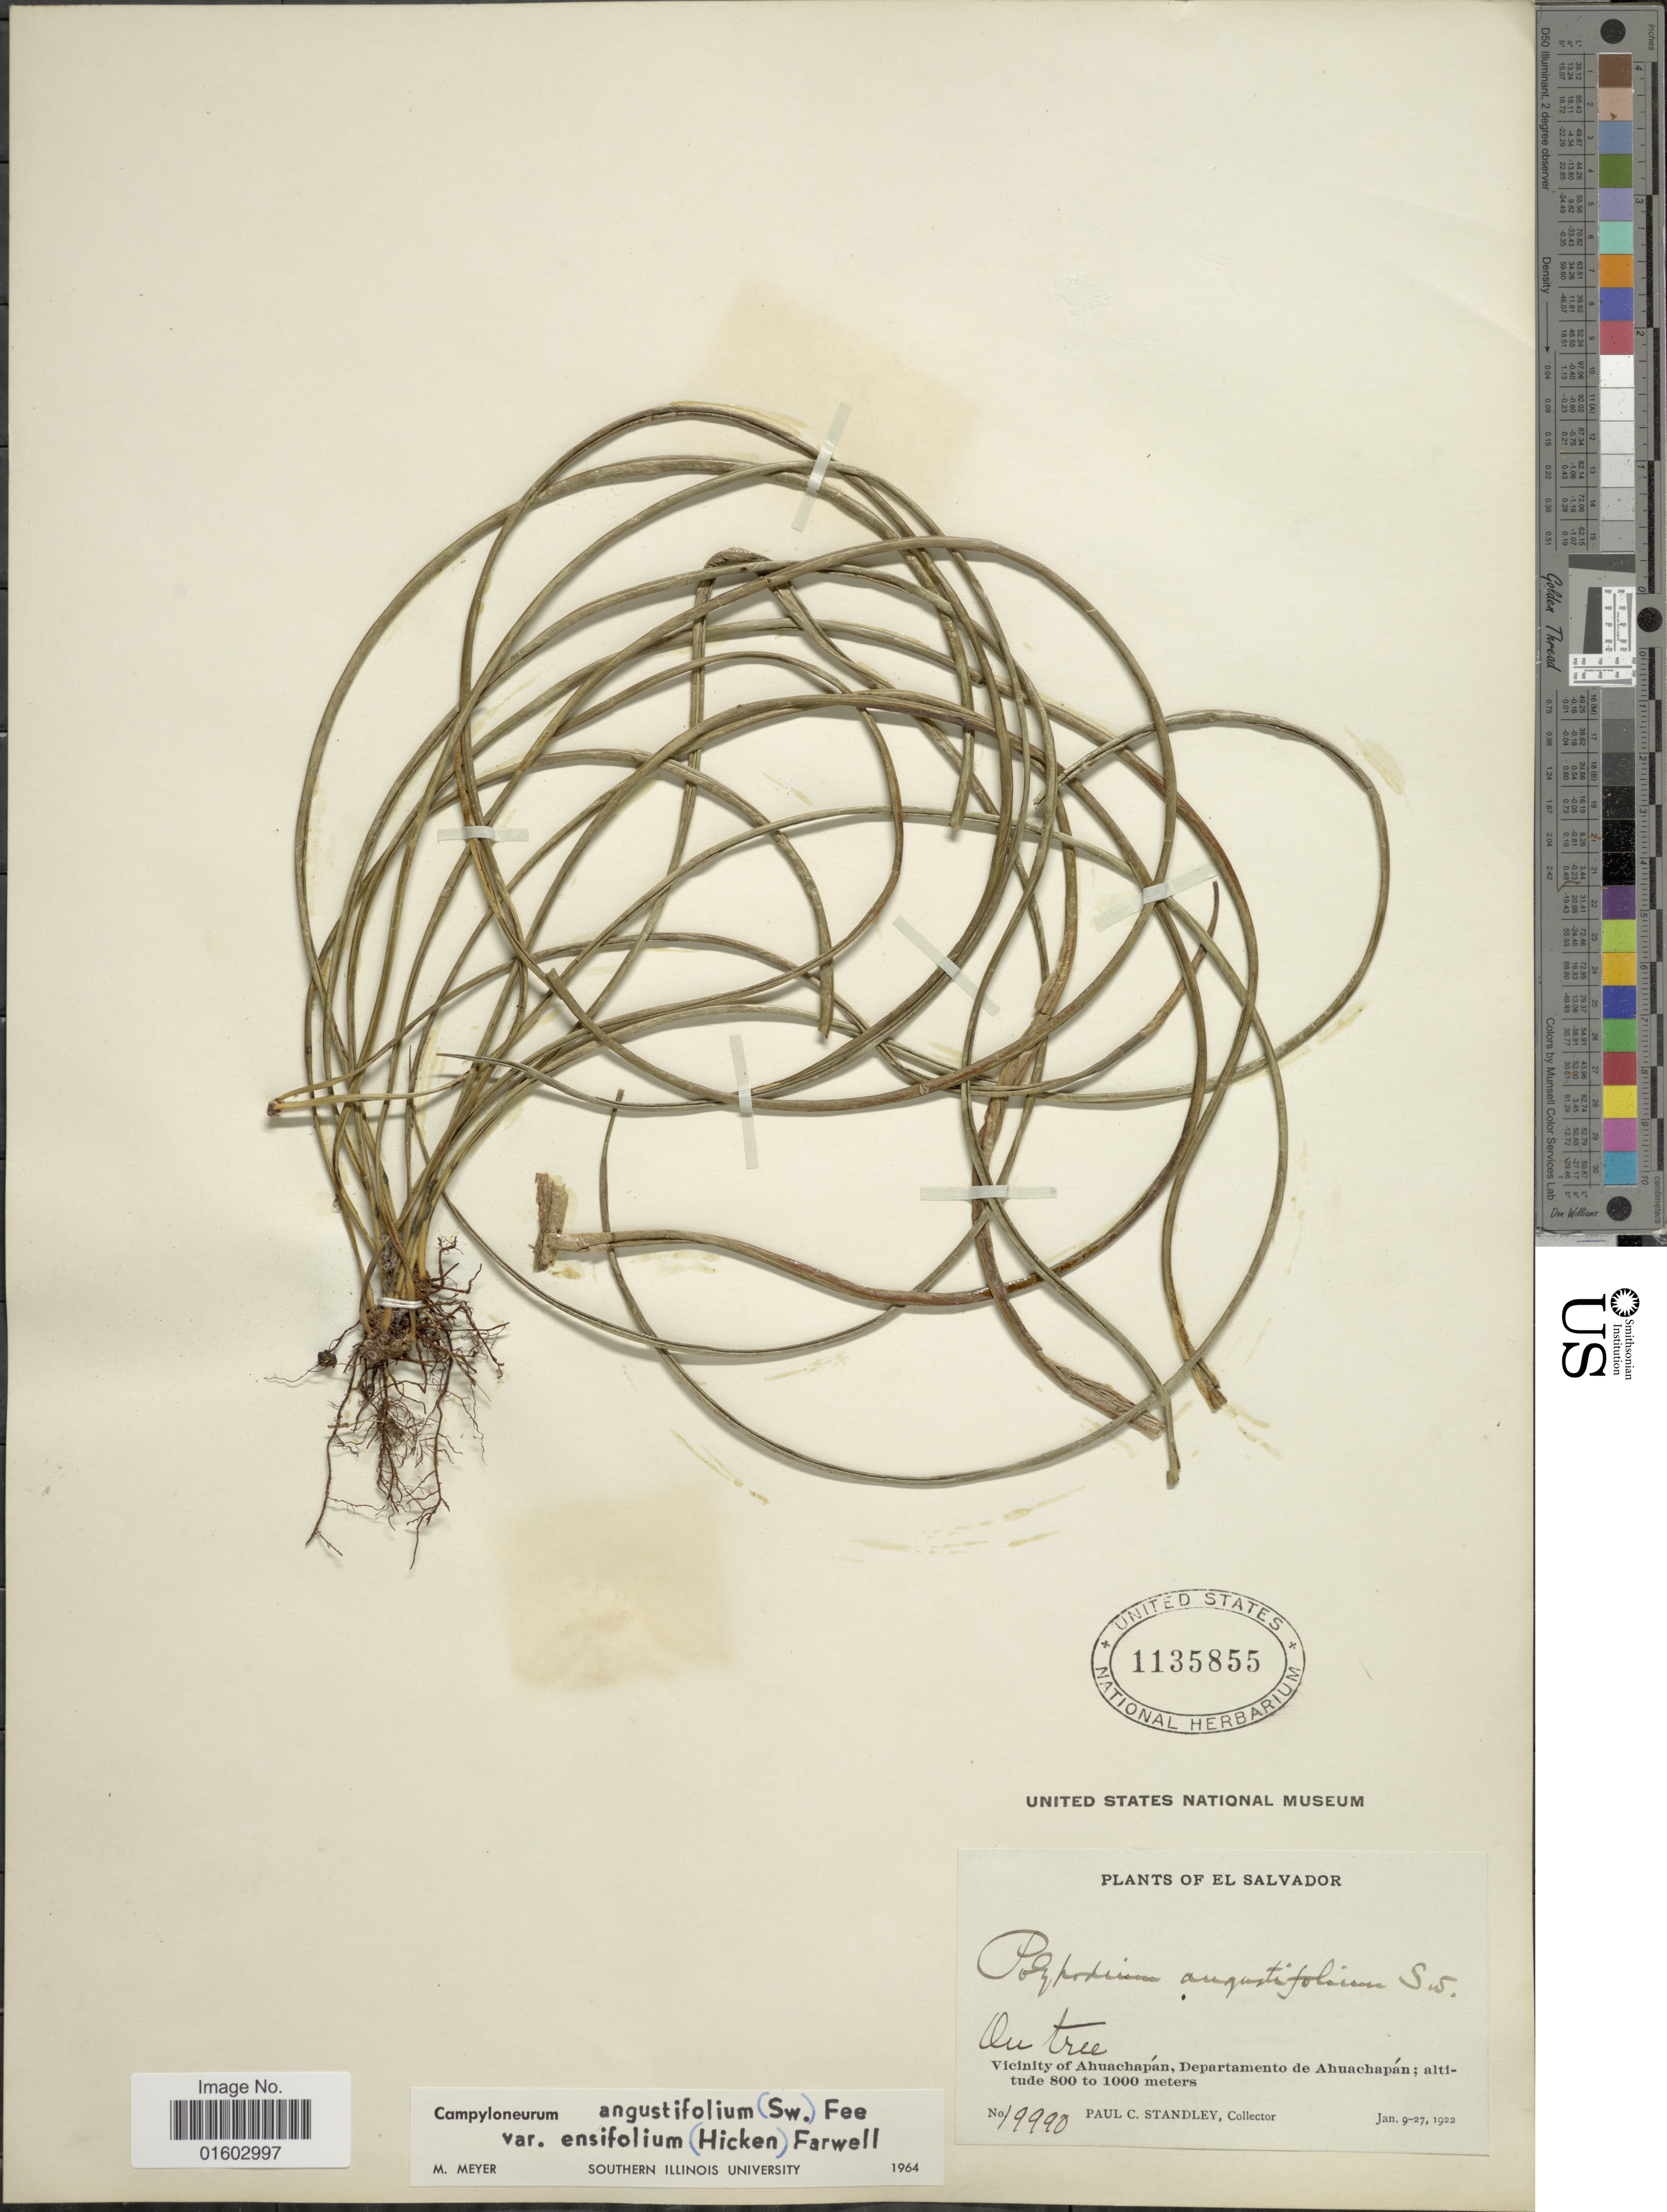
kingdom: Plantae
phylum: Tracheophyta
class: Polypodiopsida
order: Polypodiales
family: Polypodiaceae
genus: Campyloneurum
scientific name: Campyloneurum ensifolium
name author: (Willd.) J. Sm.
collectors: P. C. Standley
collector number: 19990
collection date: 1922-01-09/1922-01-27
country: El Salvador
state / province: Ahuachapan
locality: Vicinity of Ahuachapan, Departamento de Ahuachapan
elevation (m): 800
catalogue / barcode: US 1135855